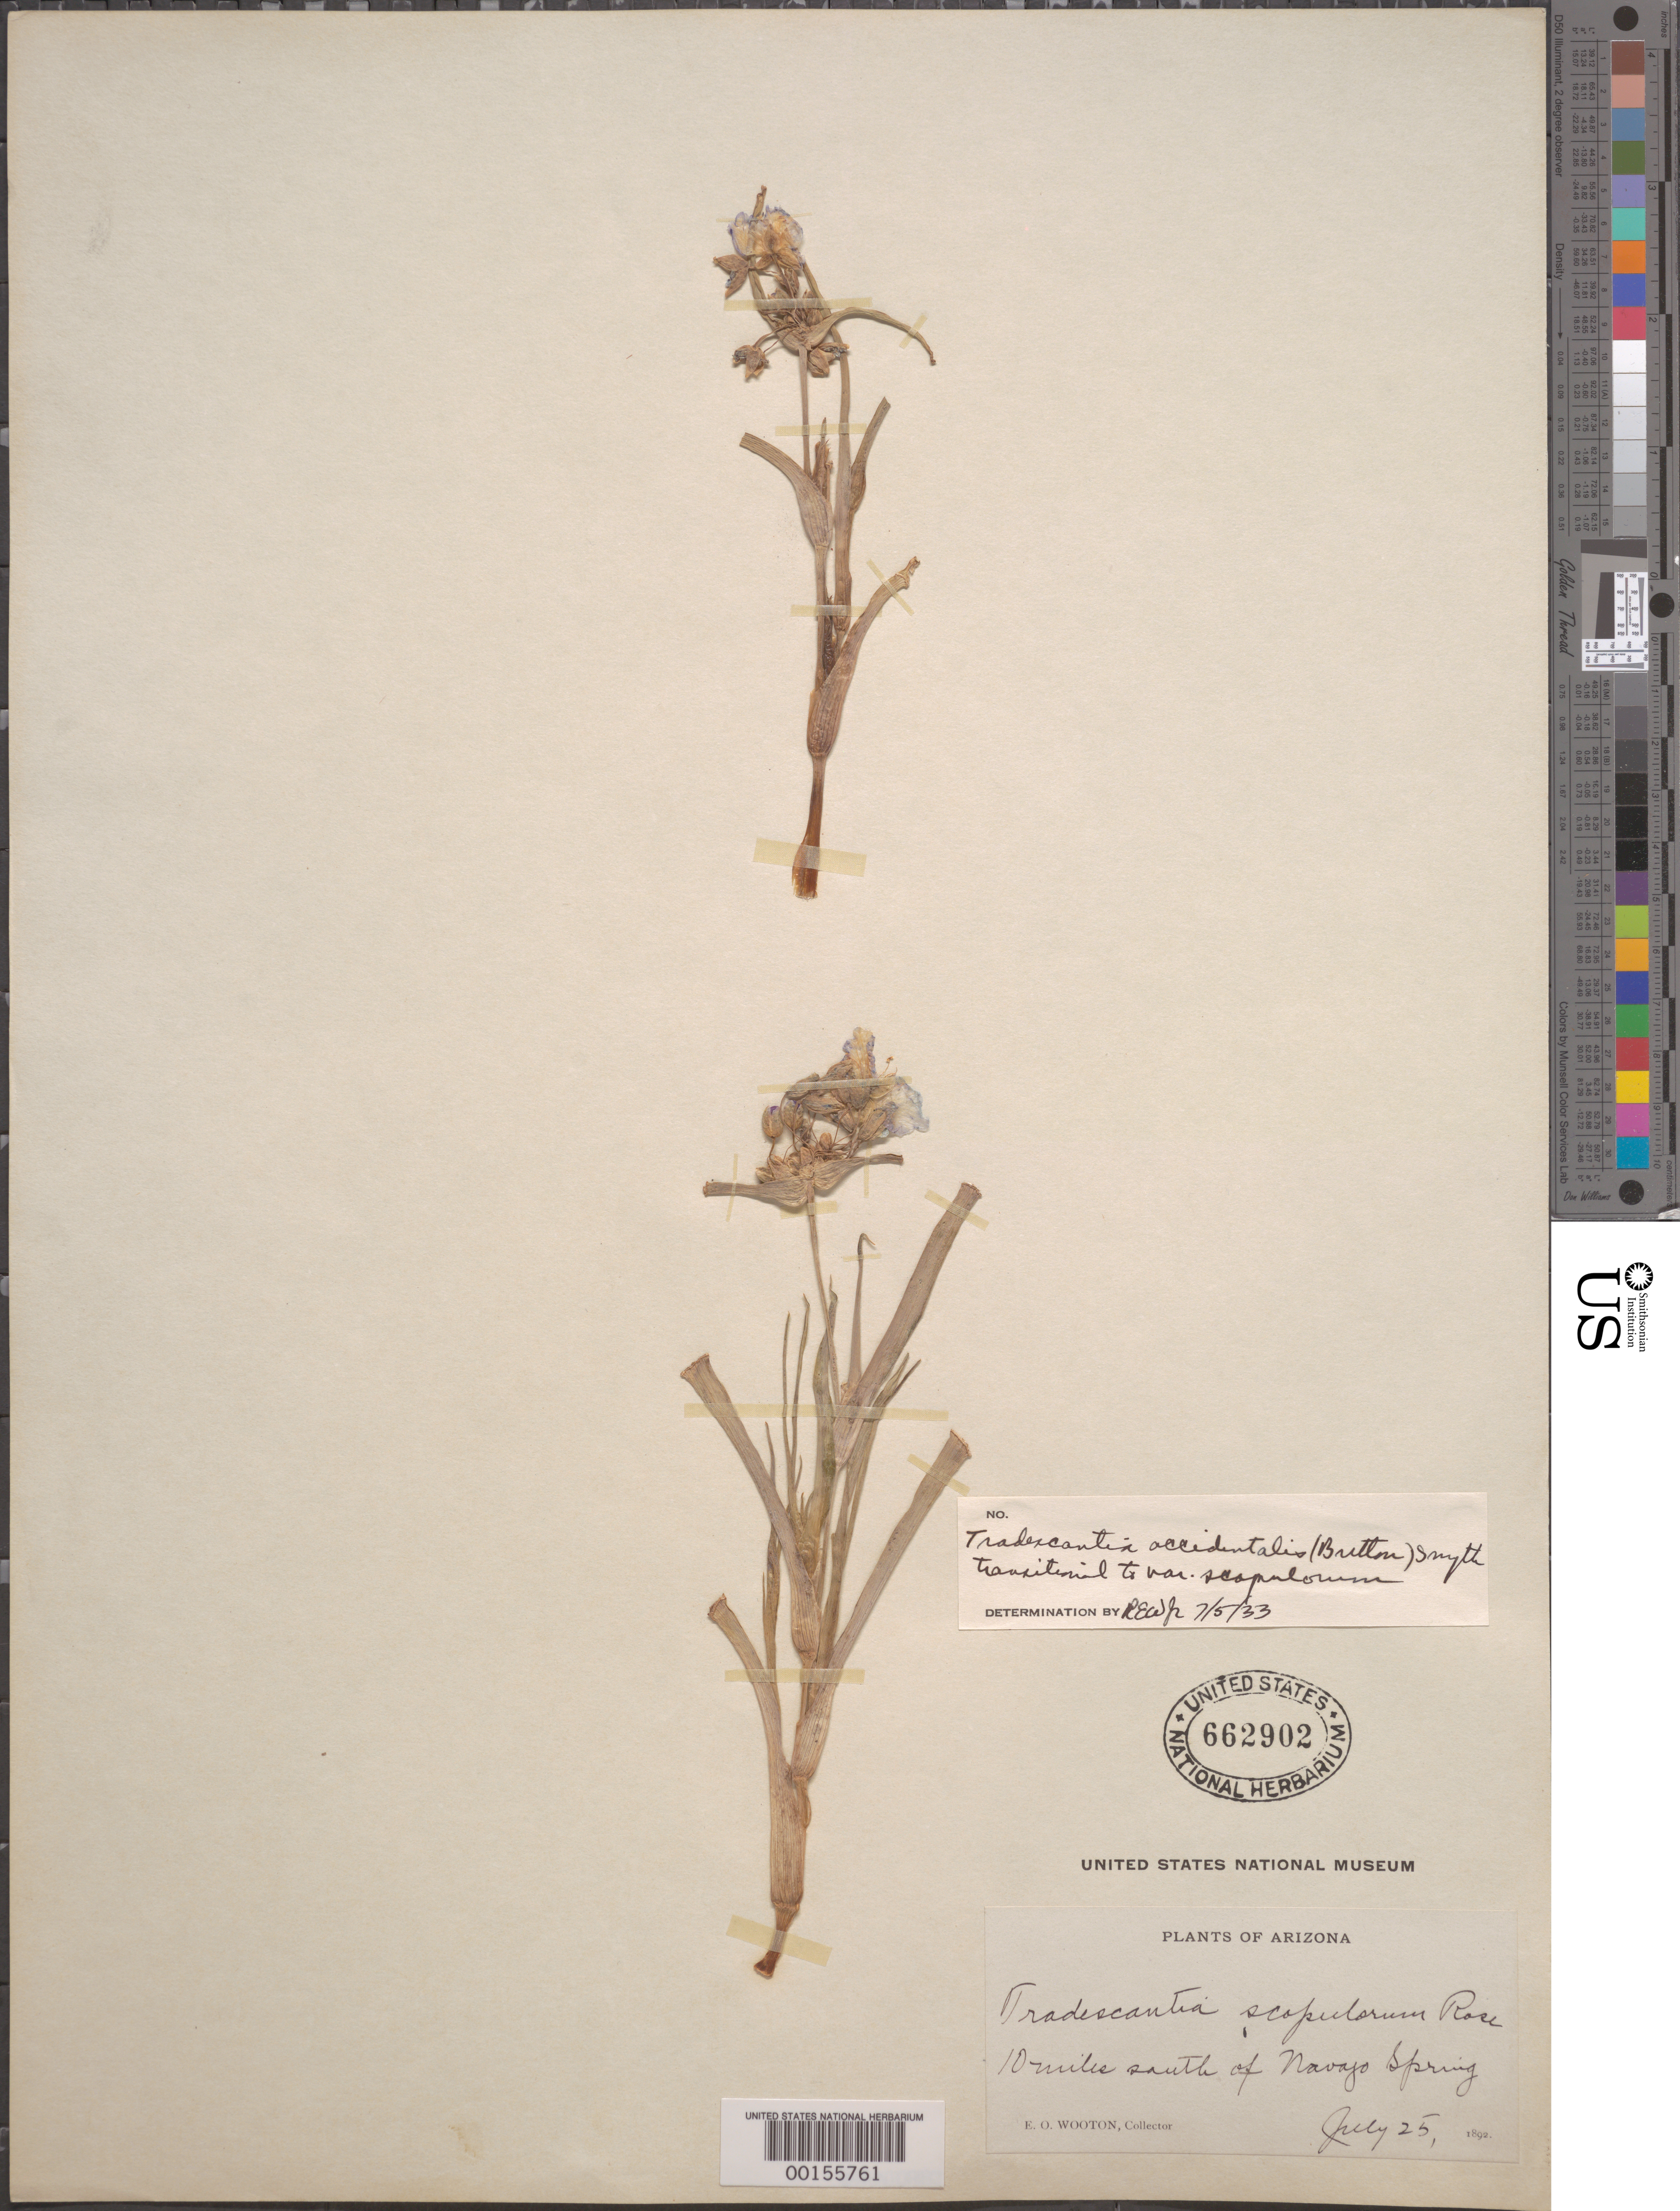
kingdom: Plantae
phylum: Tracheophyta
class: Liliopsida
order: Commelinales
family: Commelinaceae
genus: Tradescantia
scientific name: Tradescantia occidentalis var. scopulorum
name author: (Rose) E.S. Anderson & Woodson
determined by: Woodward, R. E.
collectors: E. O. Wooton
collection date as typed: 25 Jul 1892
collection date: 1892-07-25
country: United States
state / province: Arizona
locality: S of navajo spring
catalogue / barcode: US 662902